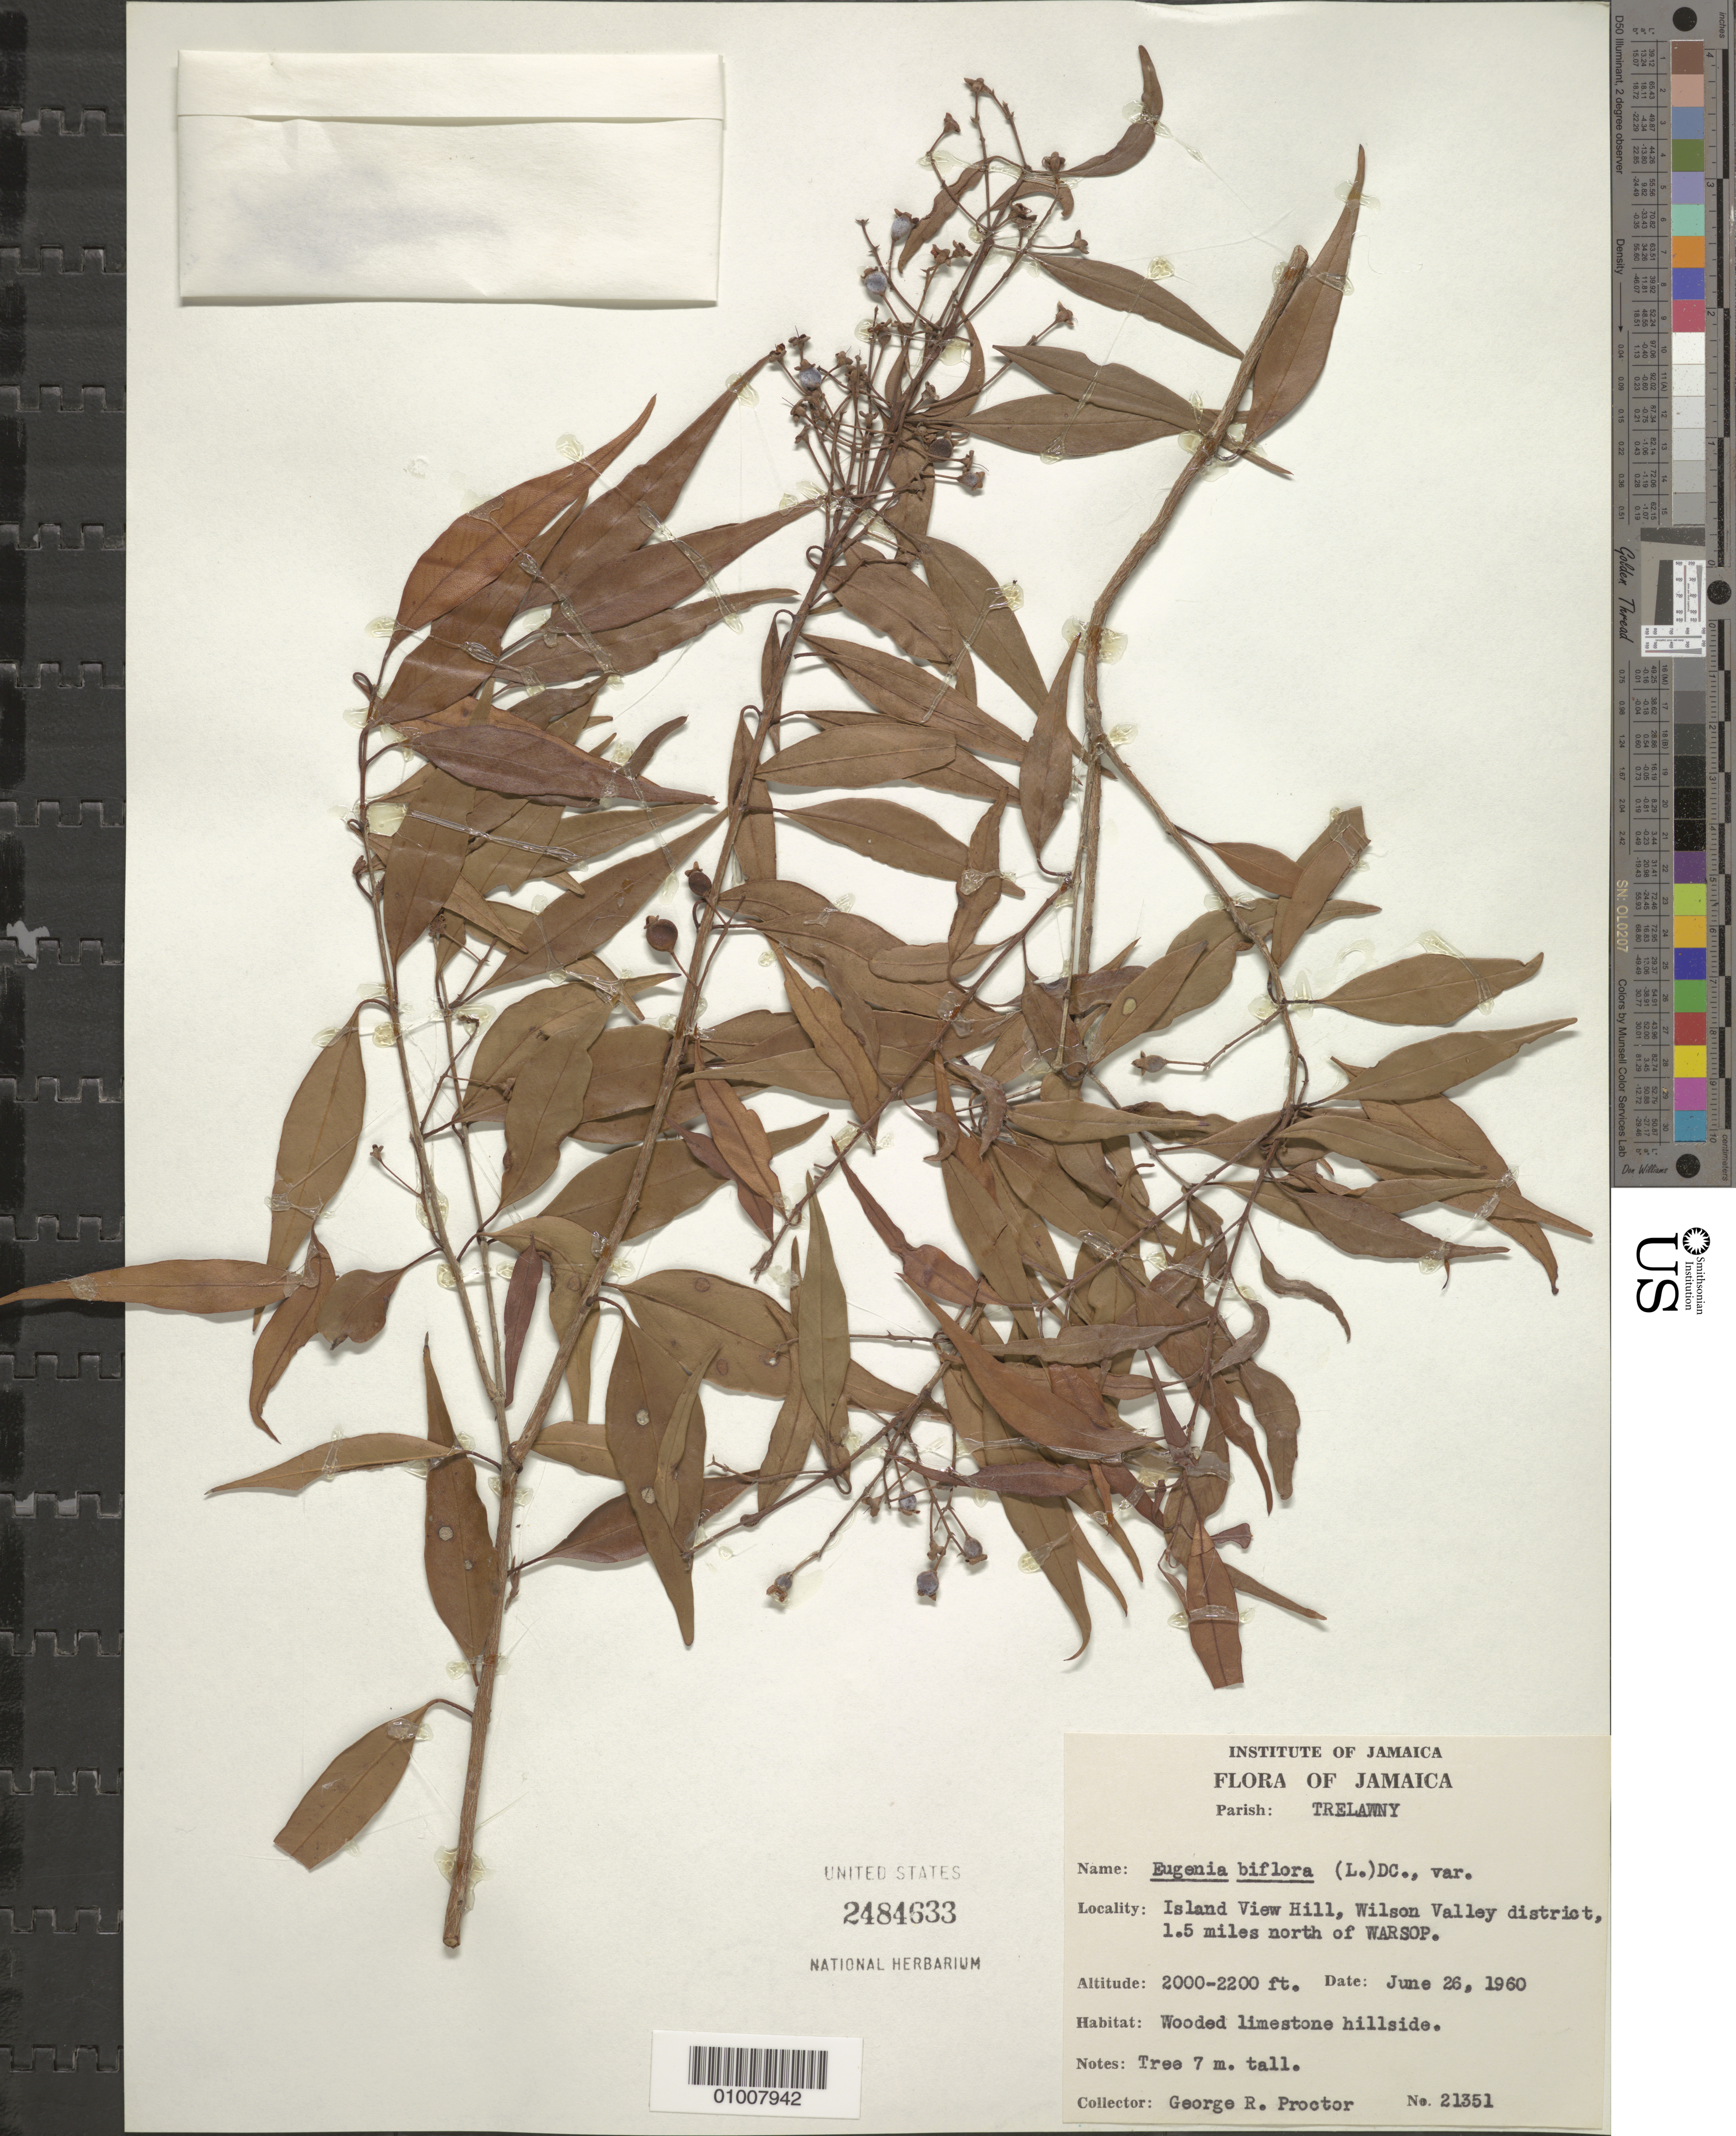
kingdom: Plantae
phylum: Tracheophyta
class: Magnoliopsida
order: Myrtales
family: Myrtaceae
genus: Eugenia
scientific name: Eugenia biflora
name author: (L.) DC.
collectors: G. R. Proctor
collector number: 21351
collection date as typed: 26 Jun 1960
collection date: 1960-06-26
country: Jamaica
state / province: Trelawny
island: Jamaica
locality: Island View Hill, Wilson Valley district, 1.5 miles north of WARSOP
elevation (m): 610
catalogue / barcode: US 2484633